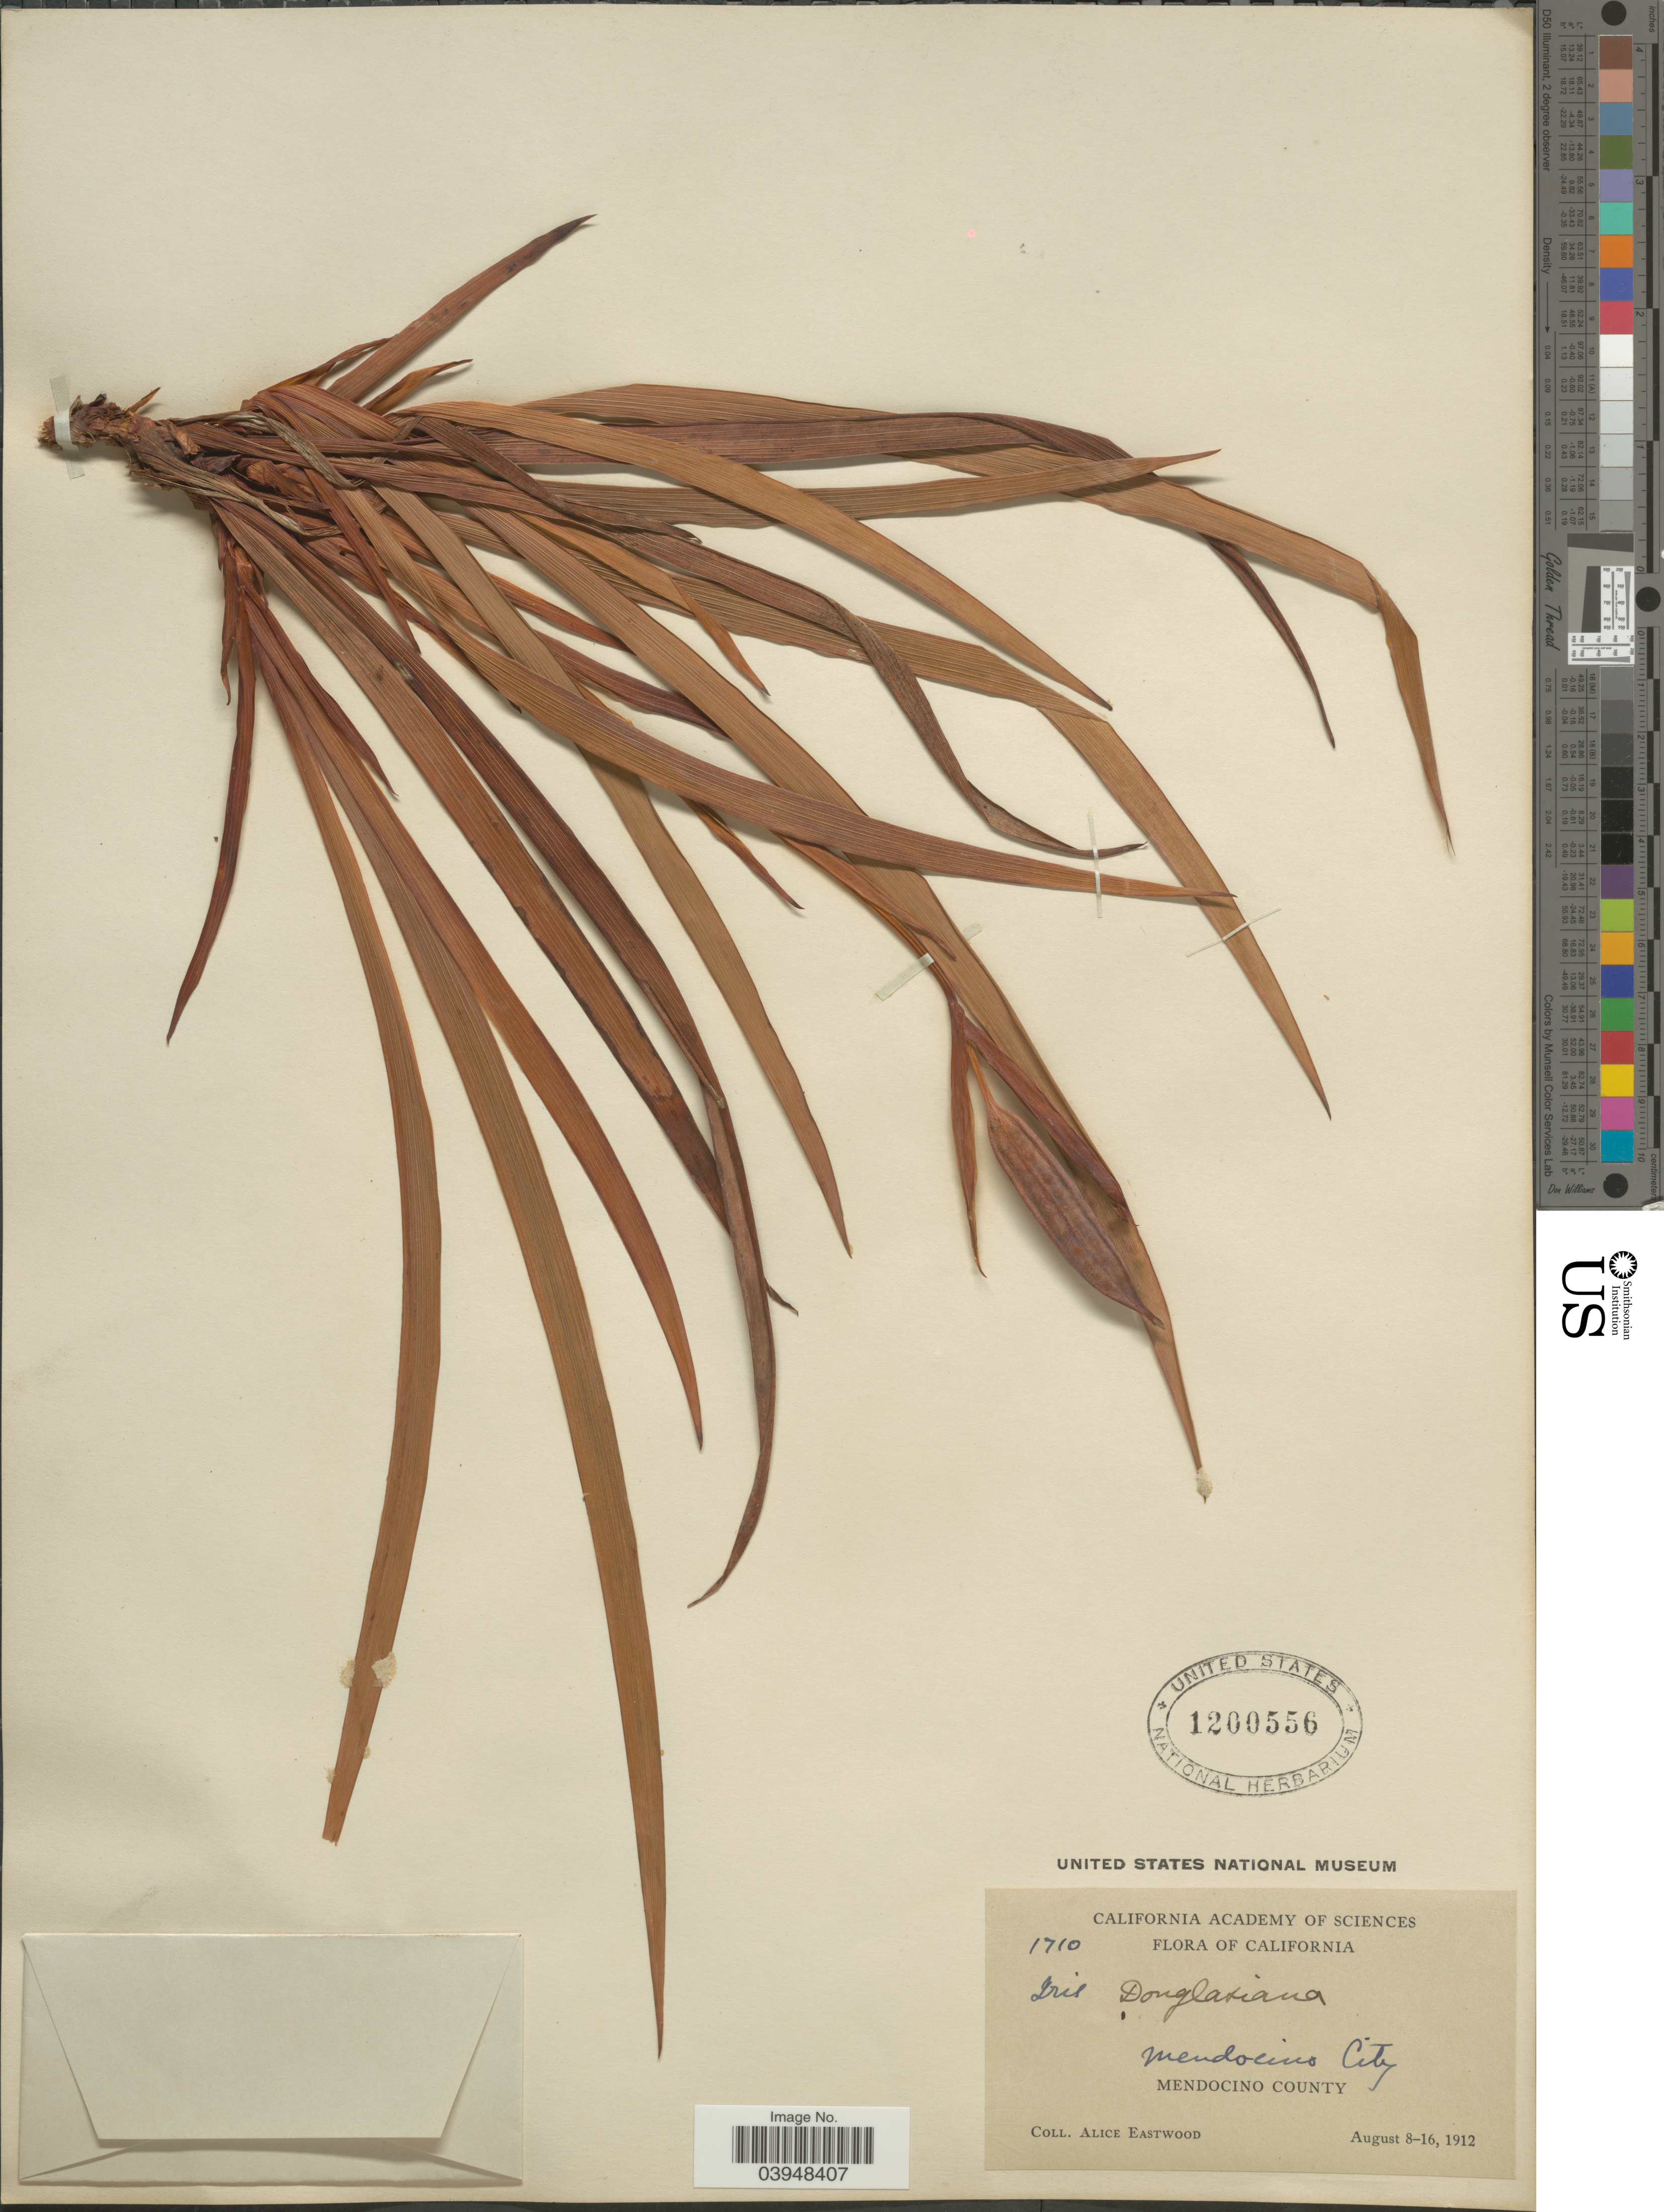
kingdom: Plantae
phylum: Tracheophyta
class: Liliopsida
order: Asparagales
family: Iridaceae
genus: Iris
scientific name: Iris douglasiana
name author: Herb.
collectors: A. Eastwood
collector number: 1710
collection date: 1912-08-08/1912-08-16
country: United States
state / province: California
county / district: Mendocino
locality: Mendocino City. Mendocino County.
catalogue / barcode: US 1200556